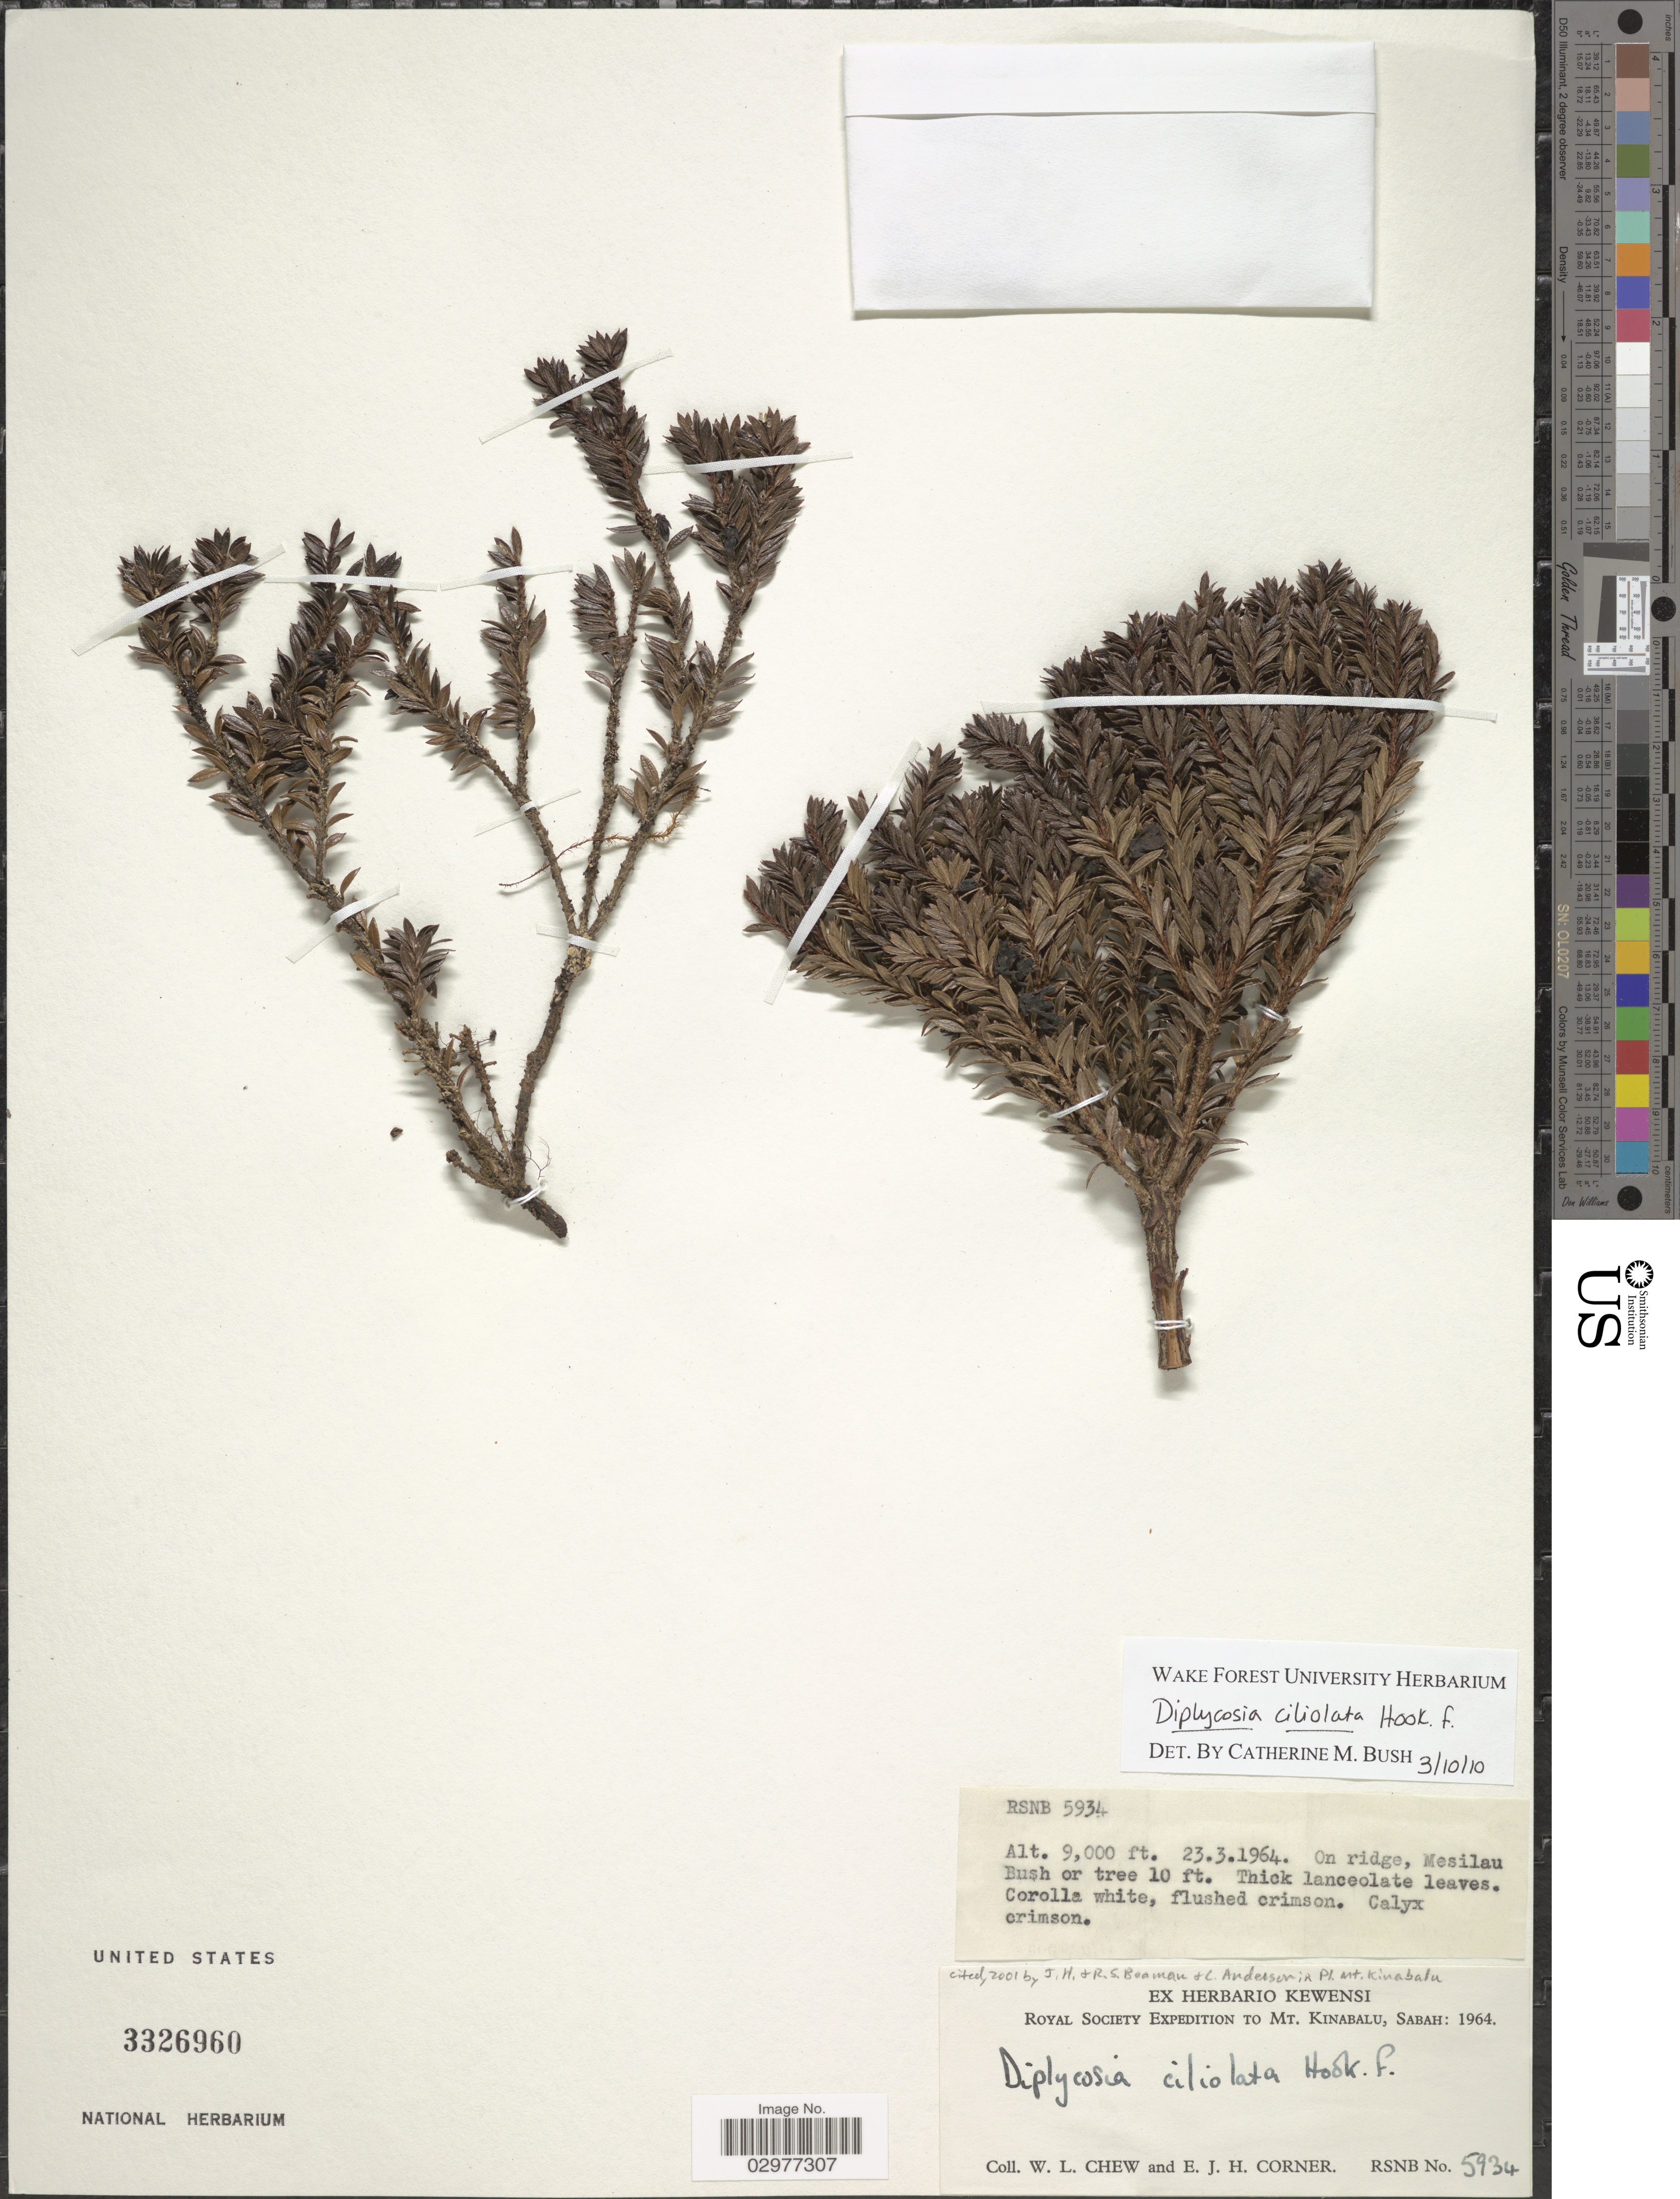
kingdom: Plantae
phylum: Tracheophyta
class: Magnoliopsida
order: Ericales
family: Ericaceae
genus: Diplycosia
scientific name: Diplycosia ciliolata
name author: Hook. f.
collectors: W. Chew & E. Corner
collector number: RSNB 5934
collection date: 1964-03-23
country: Malaysia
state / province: Sabah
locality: On ridge, Mesilay. Mt. Kinabalu.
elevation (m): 2743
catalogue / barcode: US 3326960